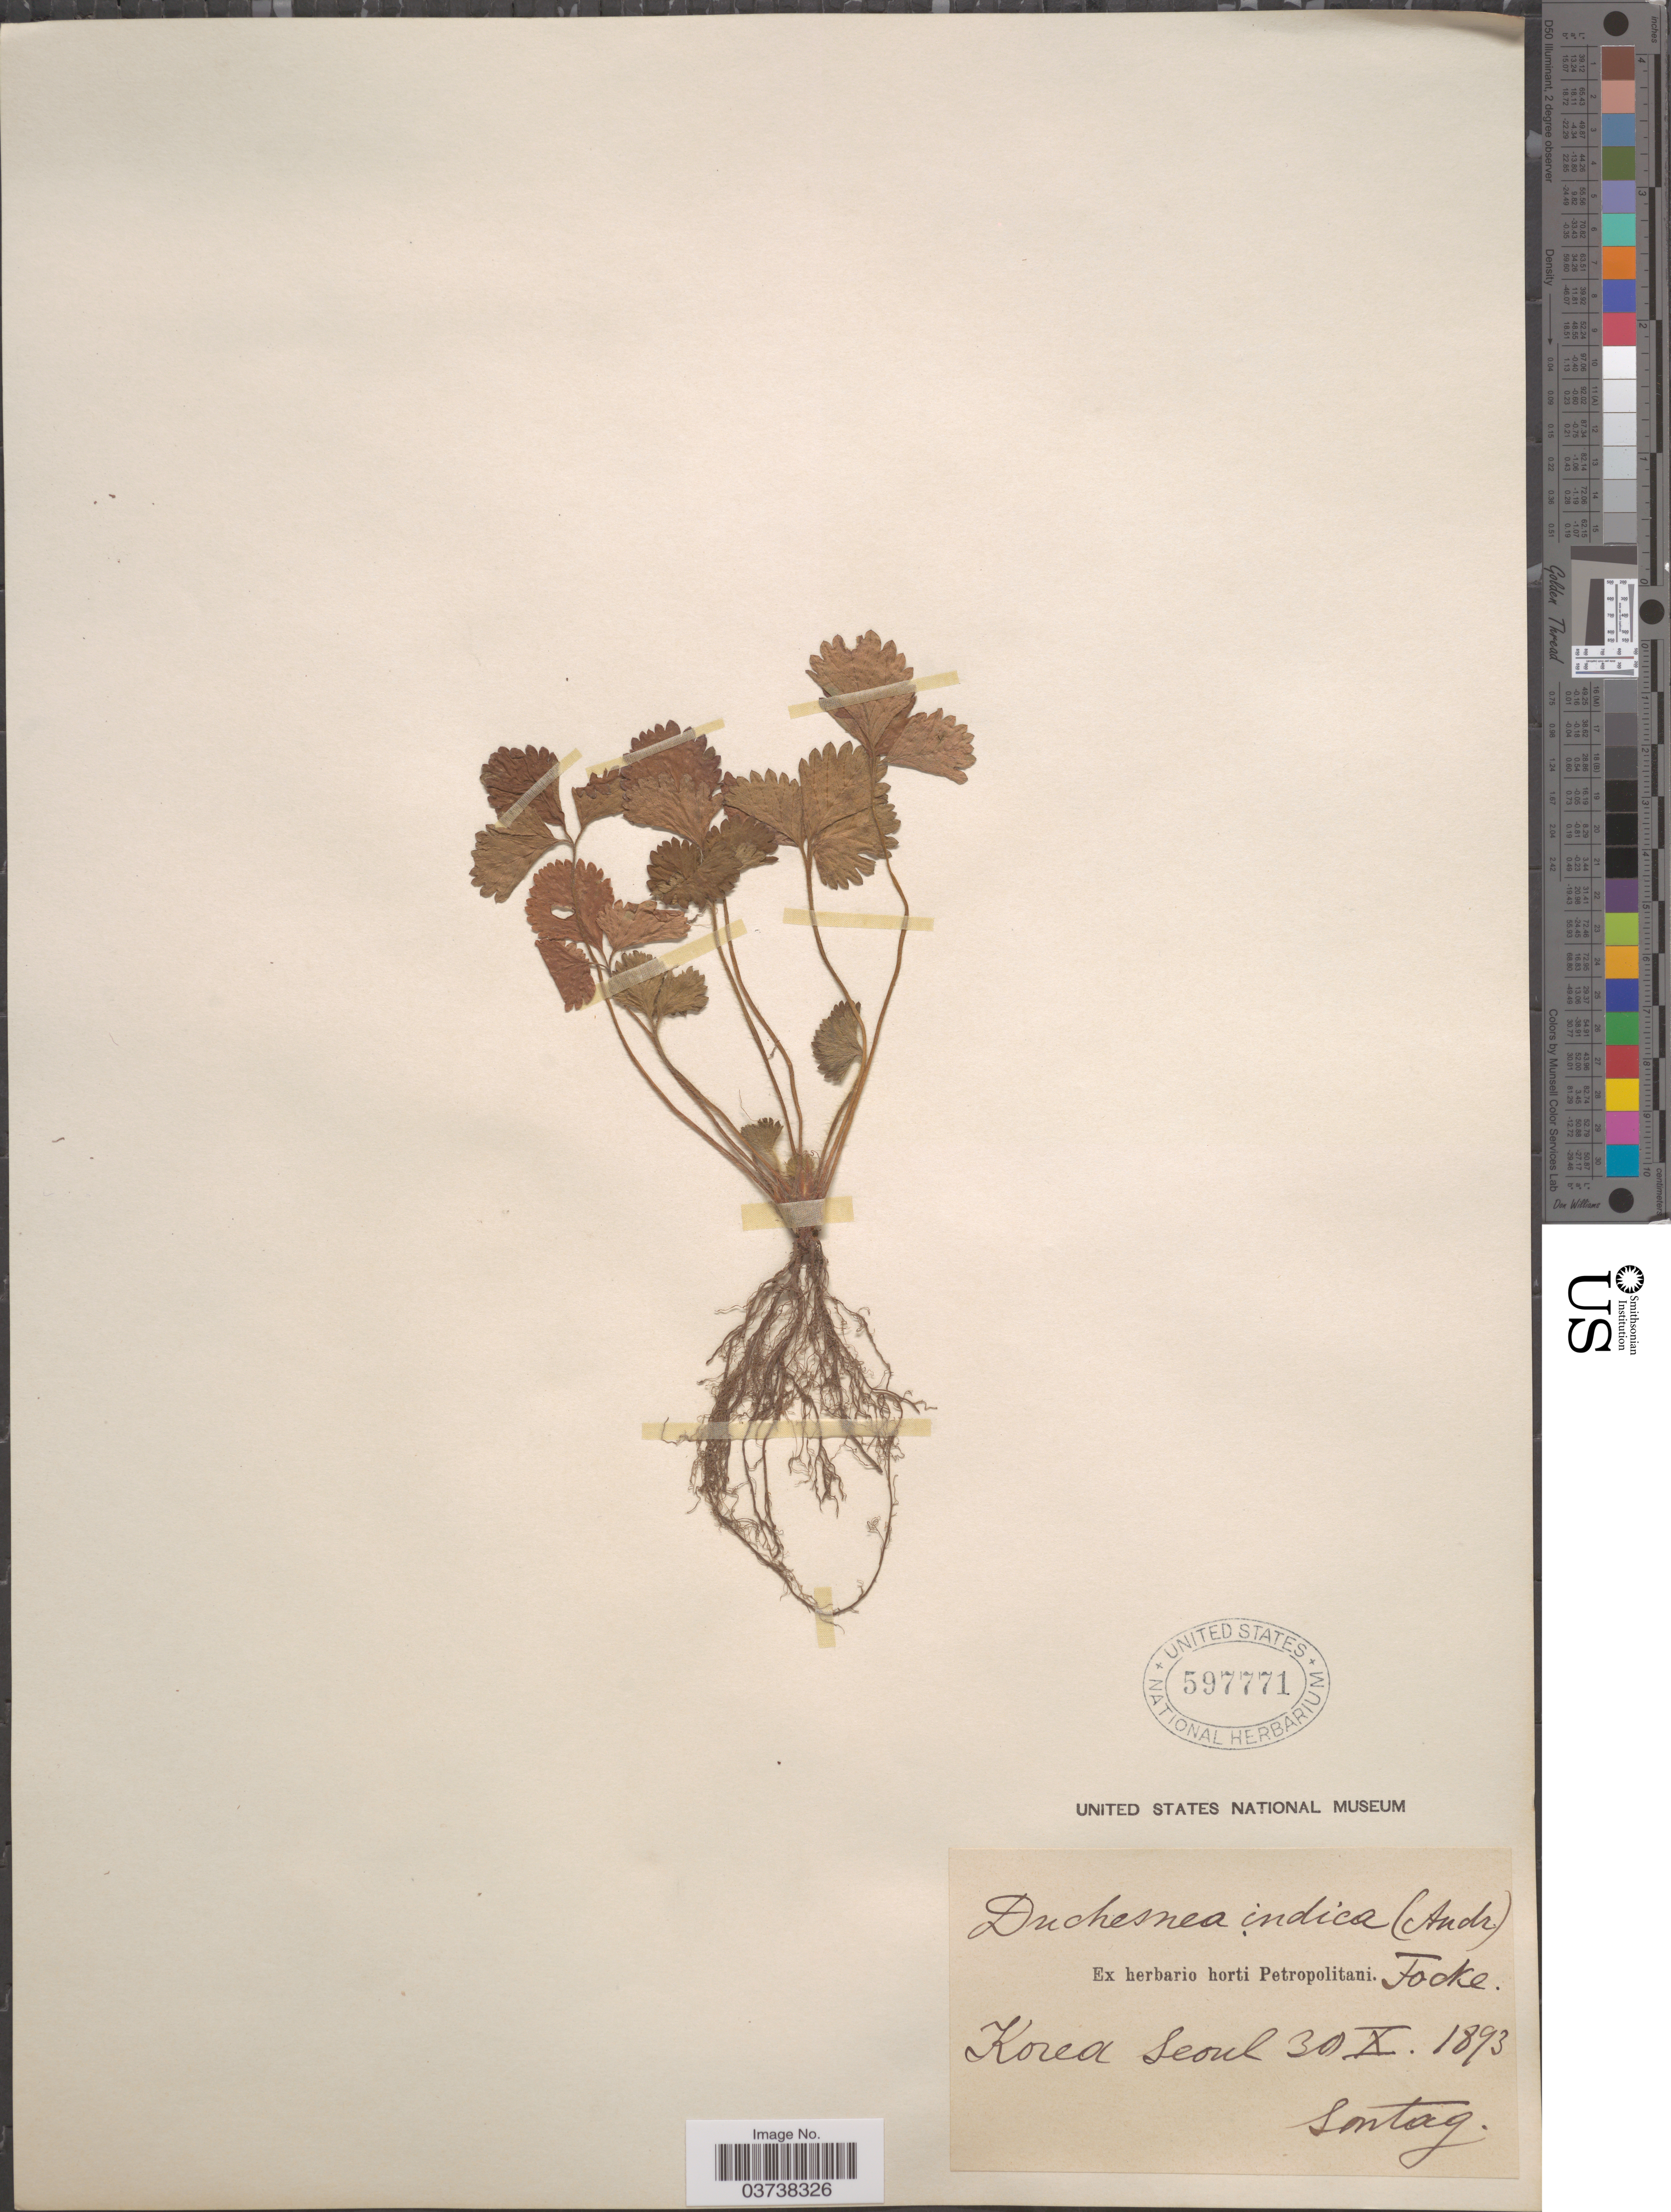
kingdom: Plantae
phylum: Tracheophyta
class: Magnoliopsida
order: Rosales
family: Rosaceae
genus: Potentilla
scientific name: Potentilla indica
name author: (Andrews) Th. Wolf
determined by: Strong, Mark T., (BOT), Smithsonian Institution - National Museum of Natural History (UNITED STATES)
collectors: -. Sontag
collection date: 1893-10-30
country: South Korea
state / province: Seoul Special City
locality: Seoul.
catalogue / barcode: US 597771